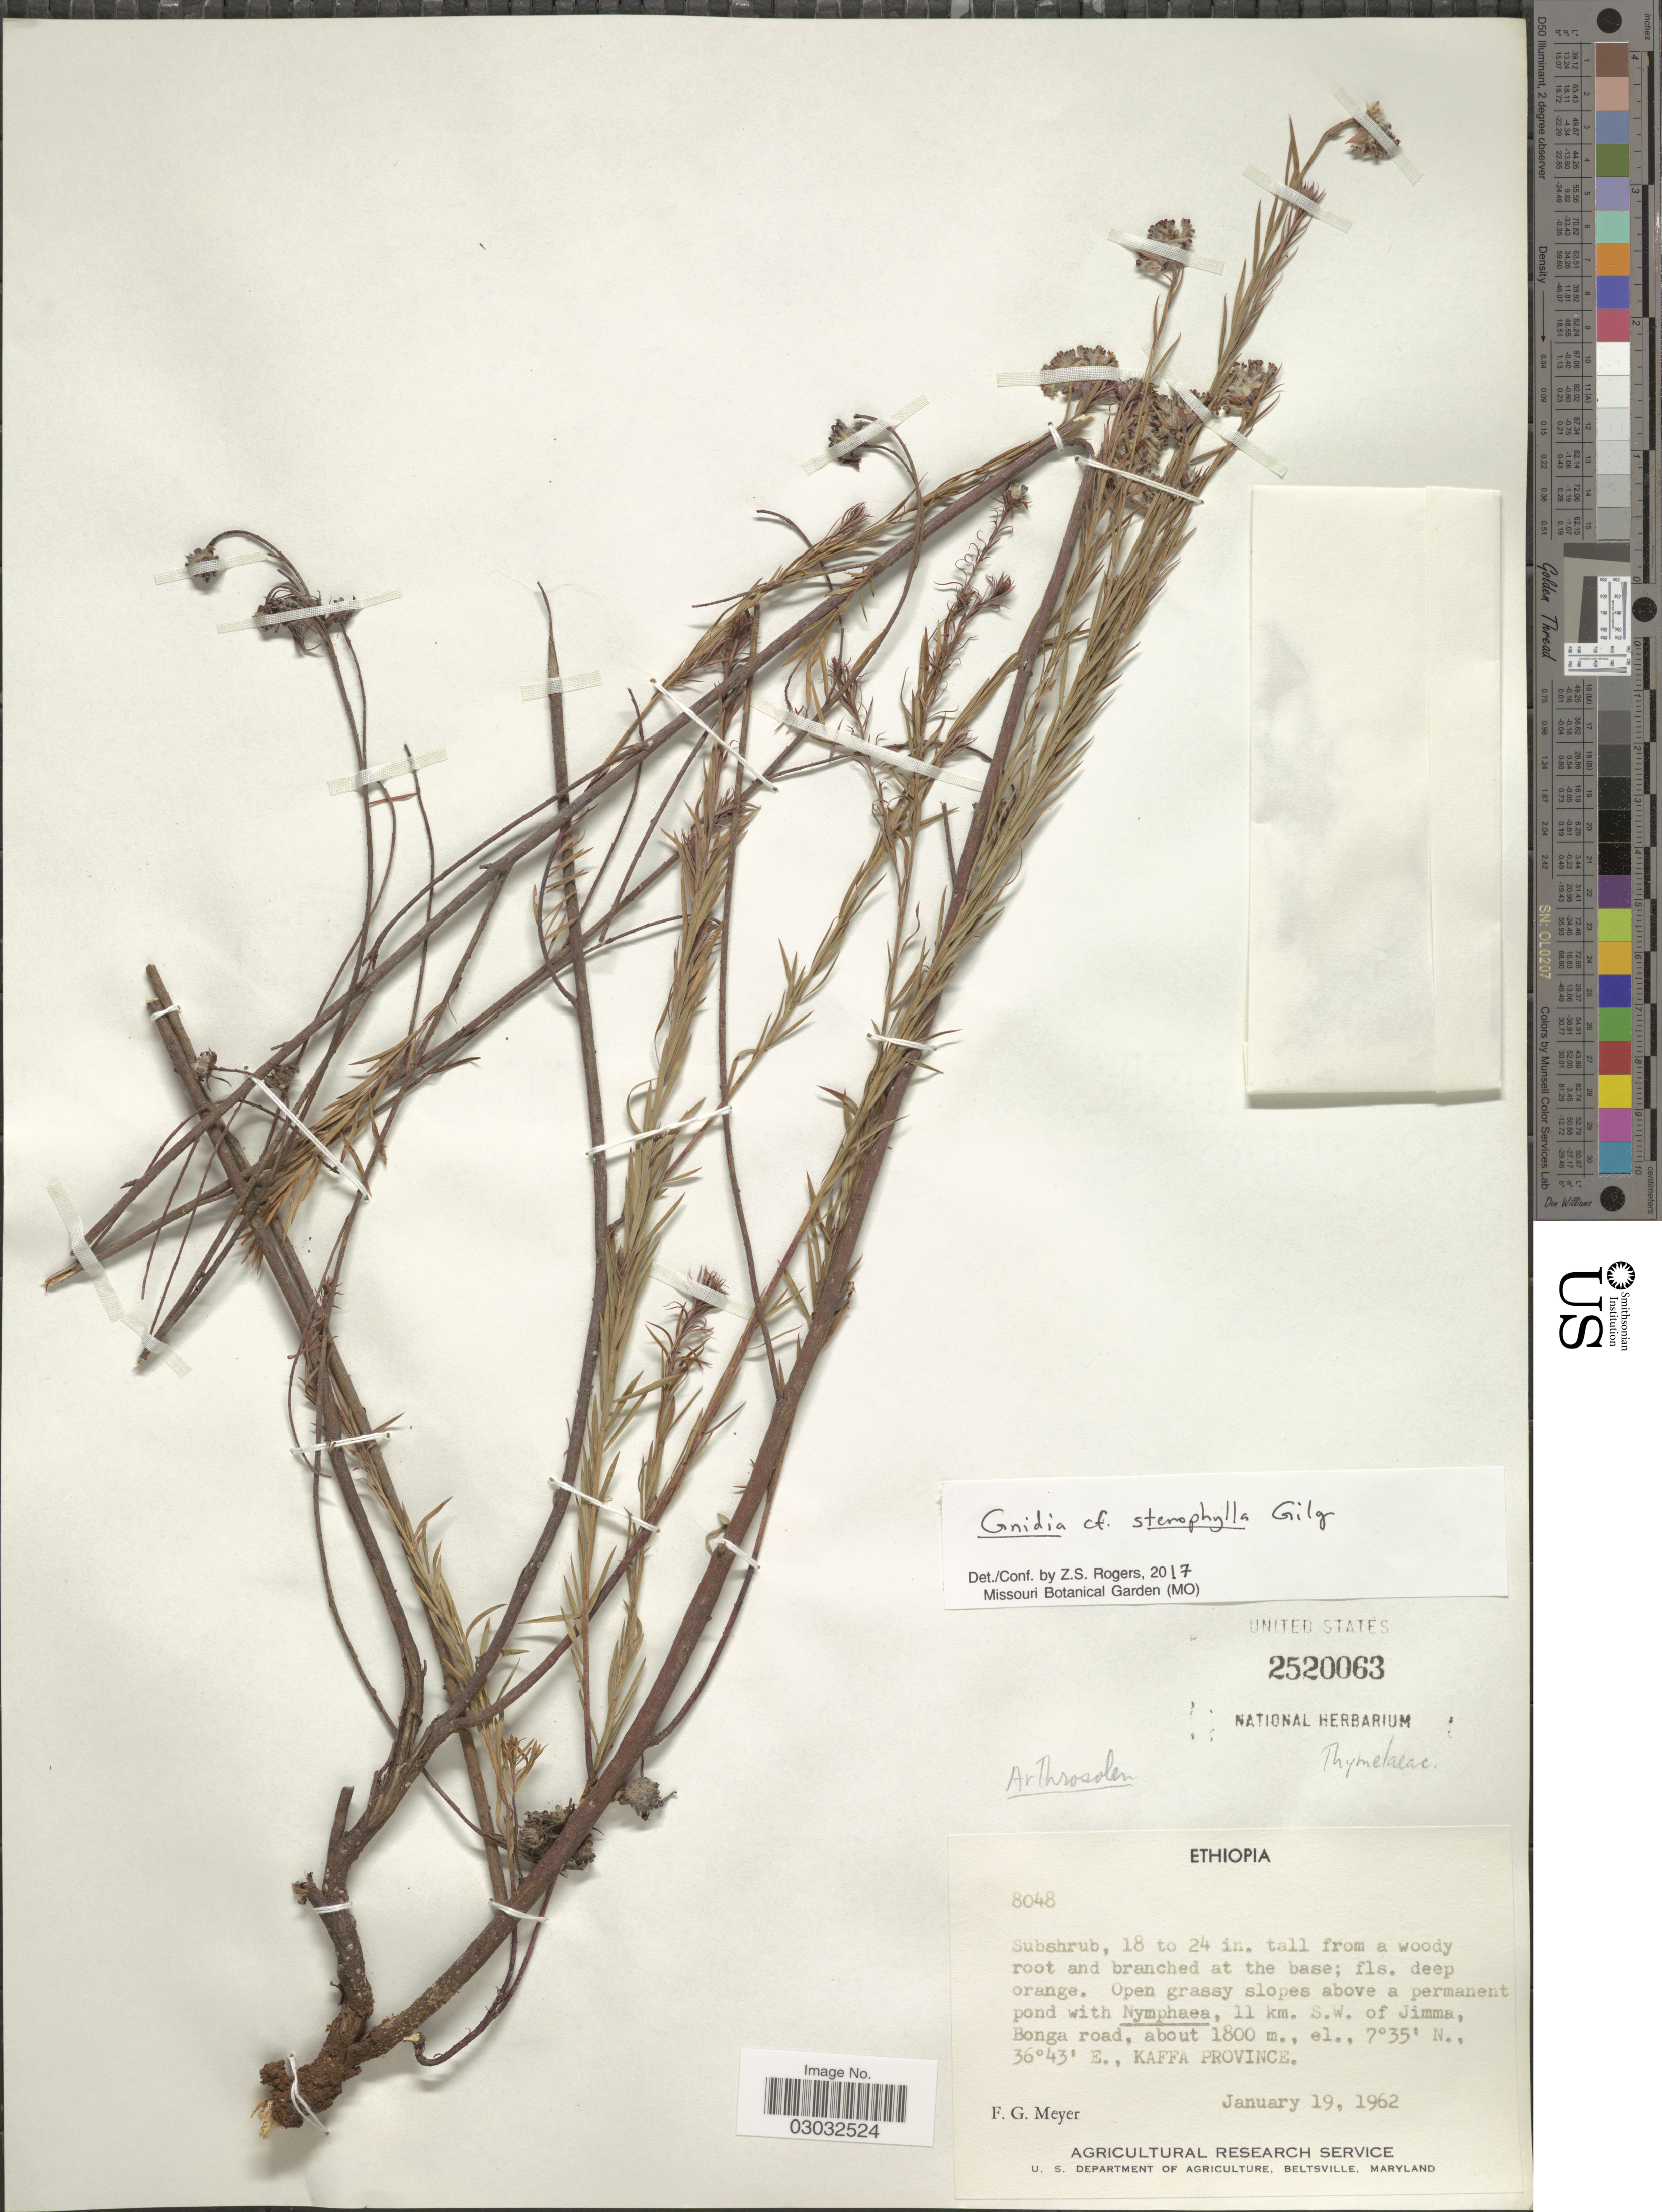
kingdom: Plantae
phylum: Tracheophyta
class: Magnoliopsida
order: Malvales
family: Thymelaeaceae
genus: Lasiosiphon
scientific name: Lasiosiphon stenophyllus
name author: (Gilg) Olaniyan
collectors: F. G. Meyer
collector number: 8048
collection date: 1962-01-19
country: Ethiopia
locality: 11 km. S. W. of Jimma, Bonga road, Kaffa Province.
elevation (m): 1800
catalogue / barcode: US 2520063